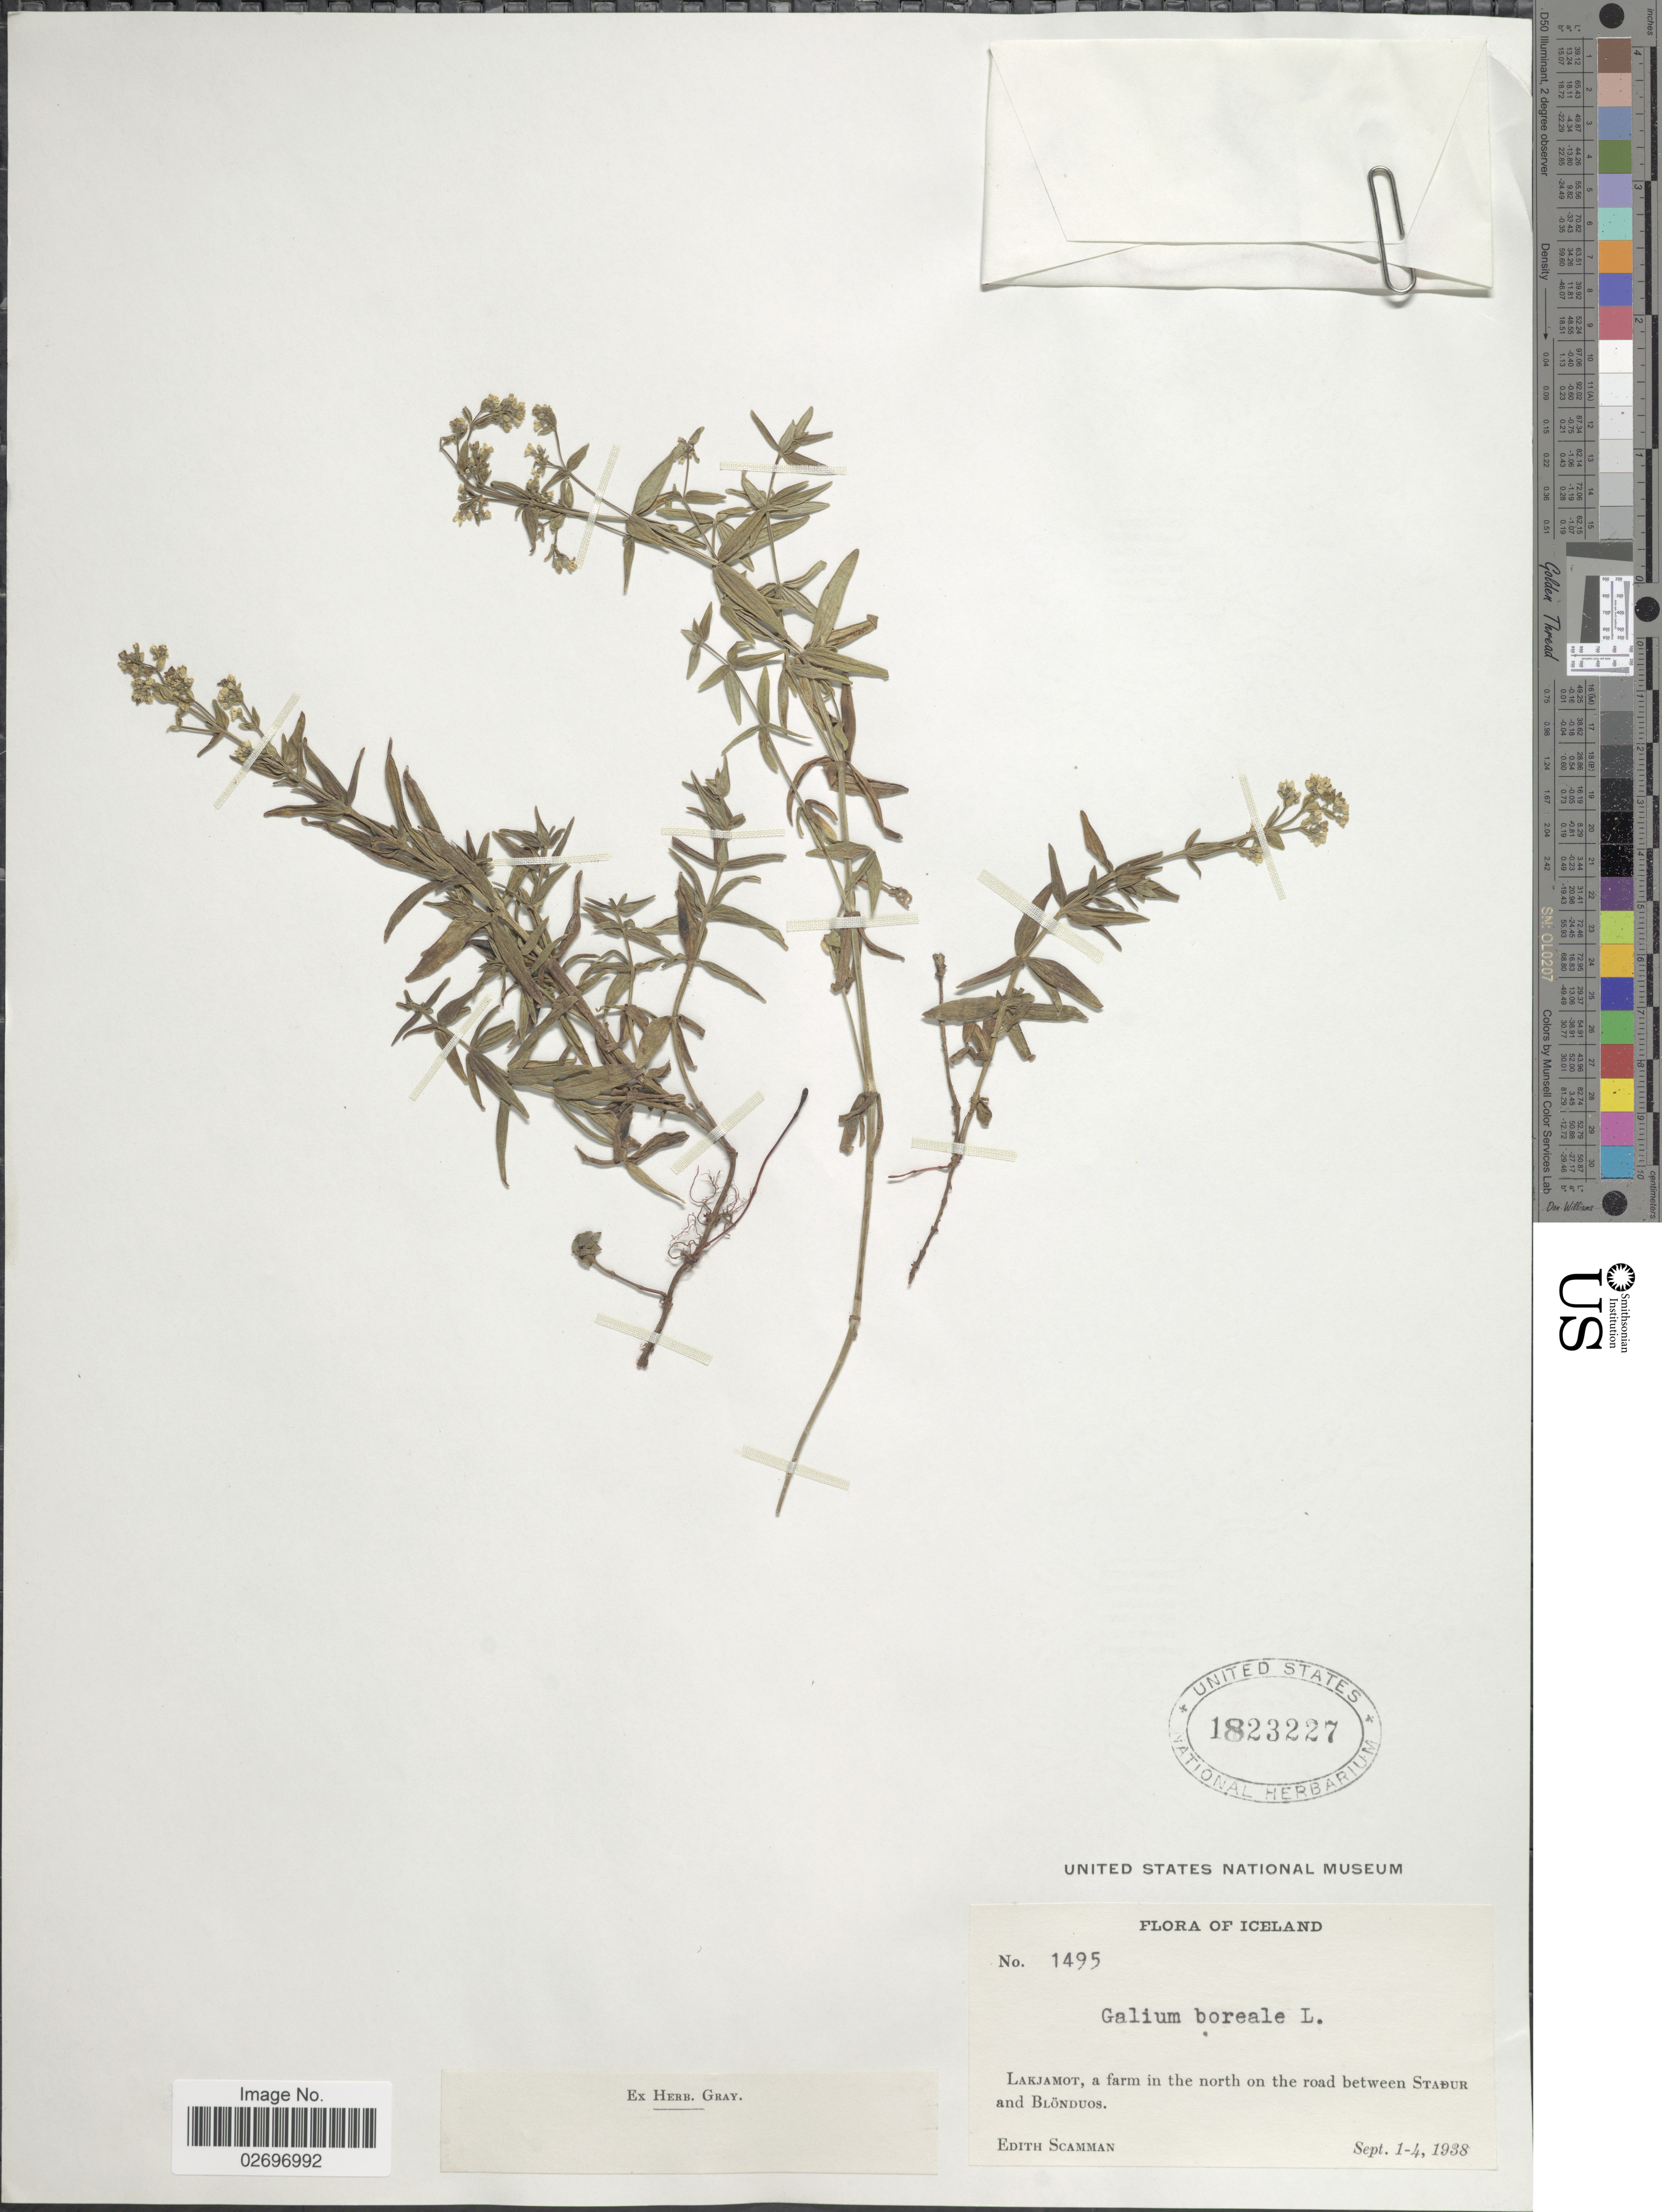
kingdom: Plantae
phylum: Tracheophyta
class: Magnoliopsida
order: Gentianales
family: Rubiaceae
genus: Galium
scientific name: Galium boreale L.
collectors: E. Scamman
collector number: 1495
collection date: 1938-09-01/1938-09-04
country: Iceland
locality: Lakjamot, a farm in the north on the road between Stadur and Blonduos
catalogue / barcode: US 1823227